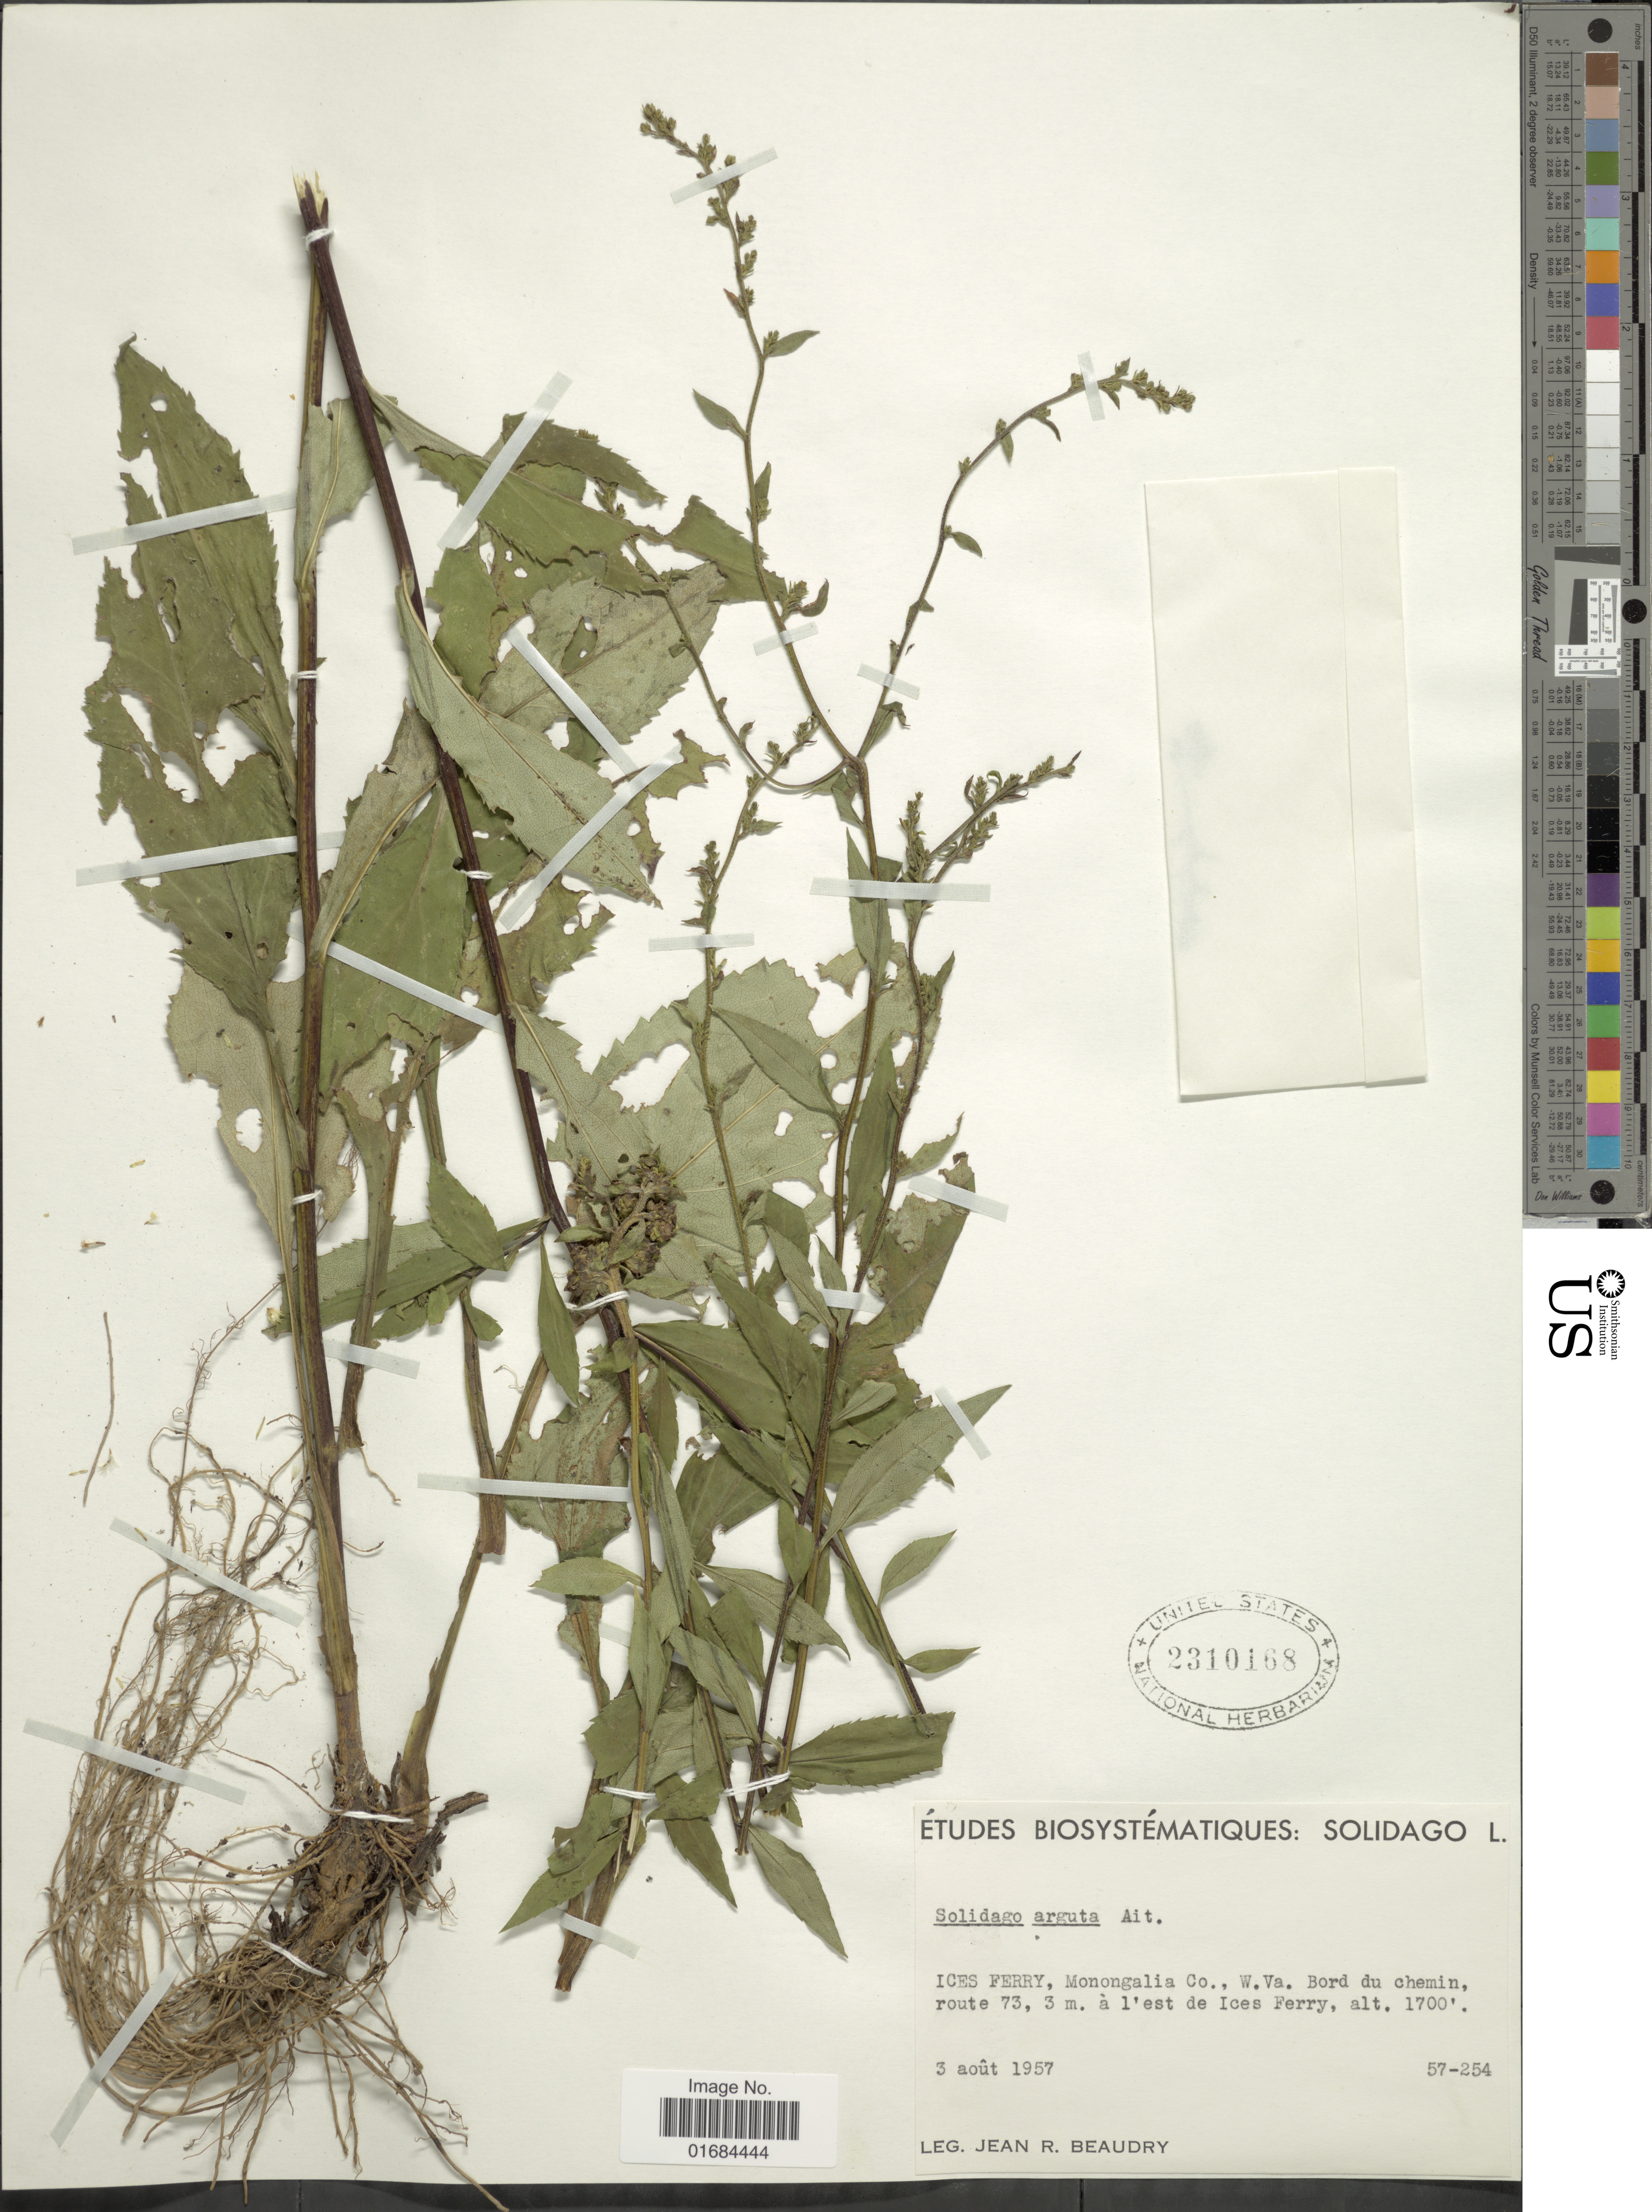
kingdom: Plantae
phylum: Tracheophyta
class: Magnoliopsida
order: Asterales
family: Asteraceae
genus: Solidago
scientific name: Solidago arguta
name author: Aiton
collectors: J. Beaudry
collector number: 57-254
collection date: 1957-08-03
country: United States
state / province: West Virginia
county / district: Monongalia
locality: Ices Ferry, Moningalia Co. Bord du Chemin route 73, 3 m. a l'est de Ices Ferry.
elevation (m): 518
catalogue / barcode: US 2310168